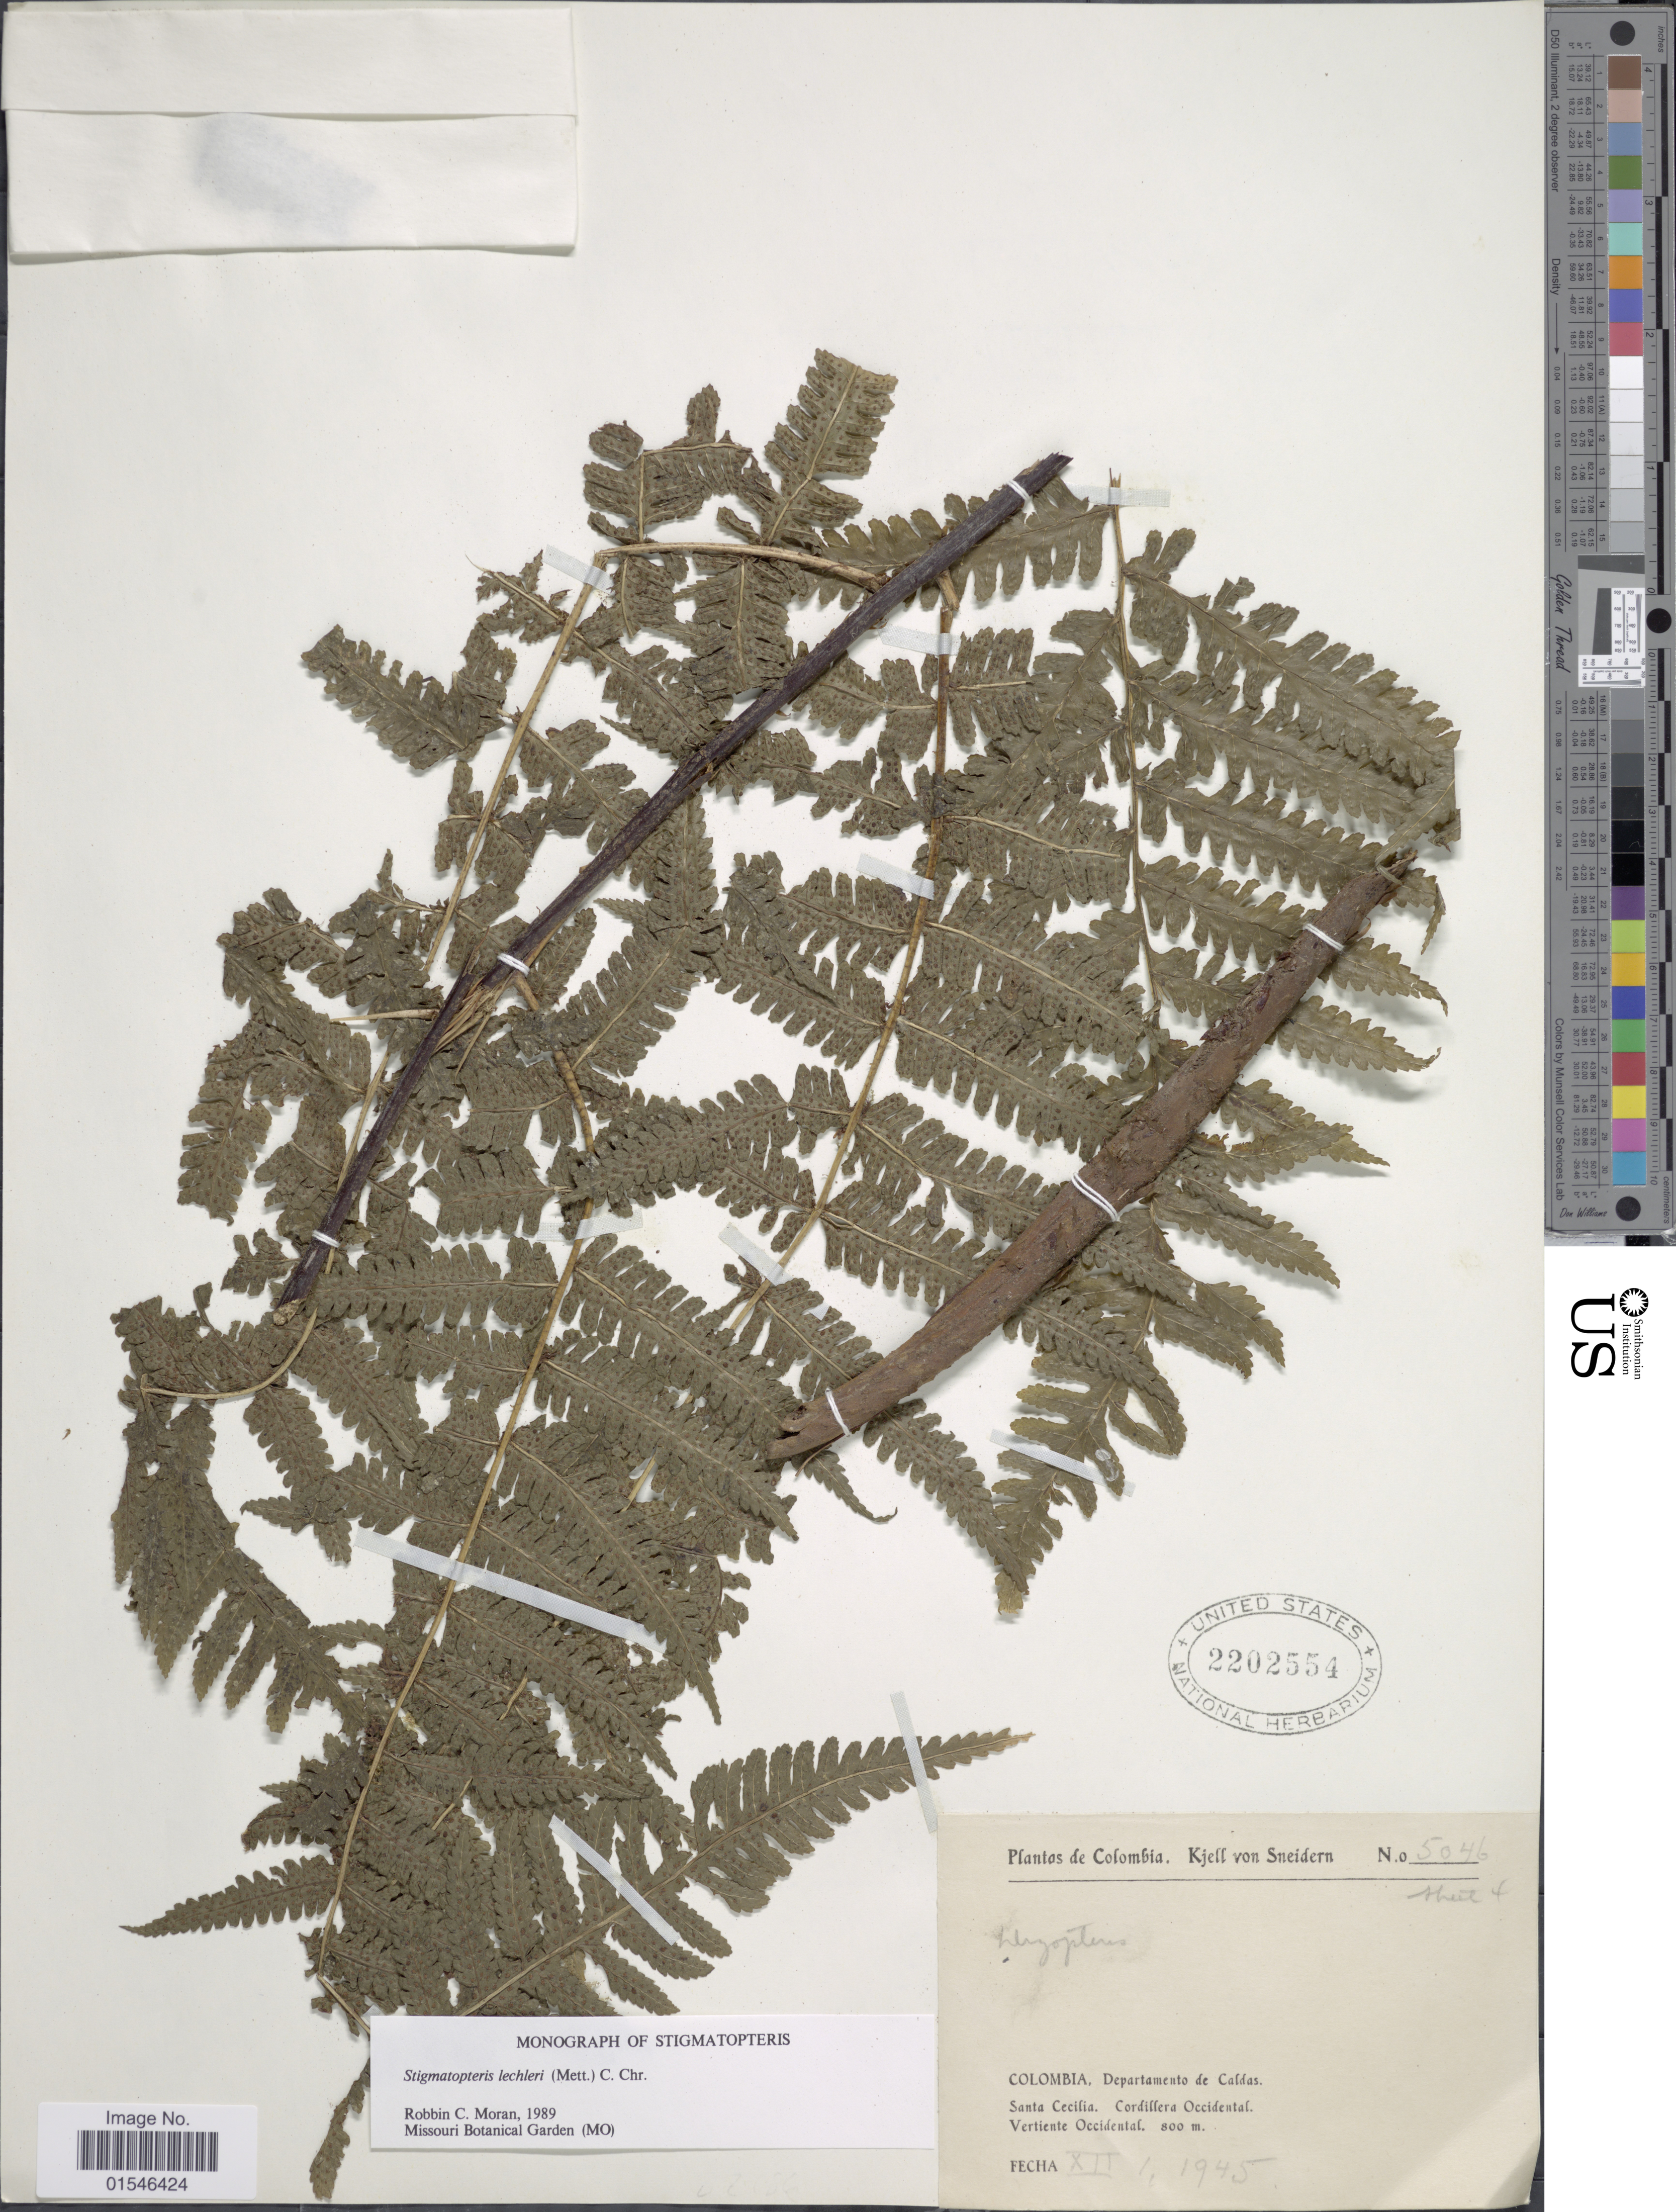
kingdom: Plantae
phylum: Tracheophyta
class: Polypodiopsida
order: Polypodiales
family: Dryopteridaceae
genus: Stigmatopteris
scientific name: Stigmatopteris lechleri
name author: (Mett.) C. Chr.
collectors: K. von Sneidern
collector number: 5046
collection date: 1945-12-01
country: Colombia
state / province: Caldas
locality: Santa Cecilia. Cordillera Occidental. Vertiente Occidental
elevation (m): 800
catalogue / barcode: US 2202554